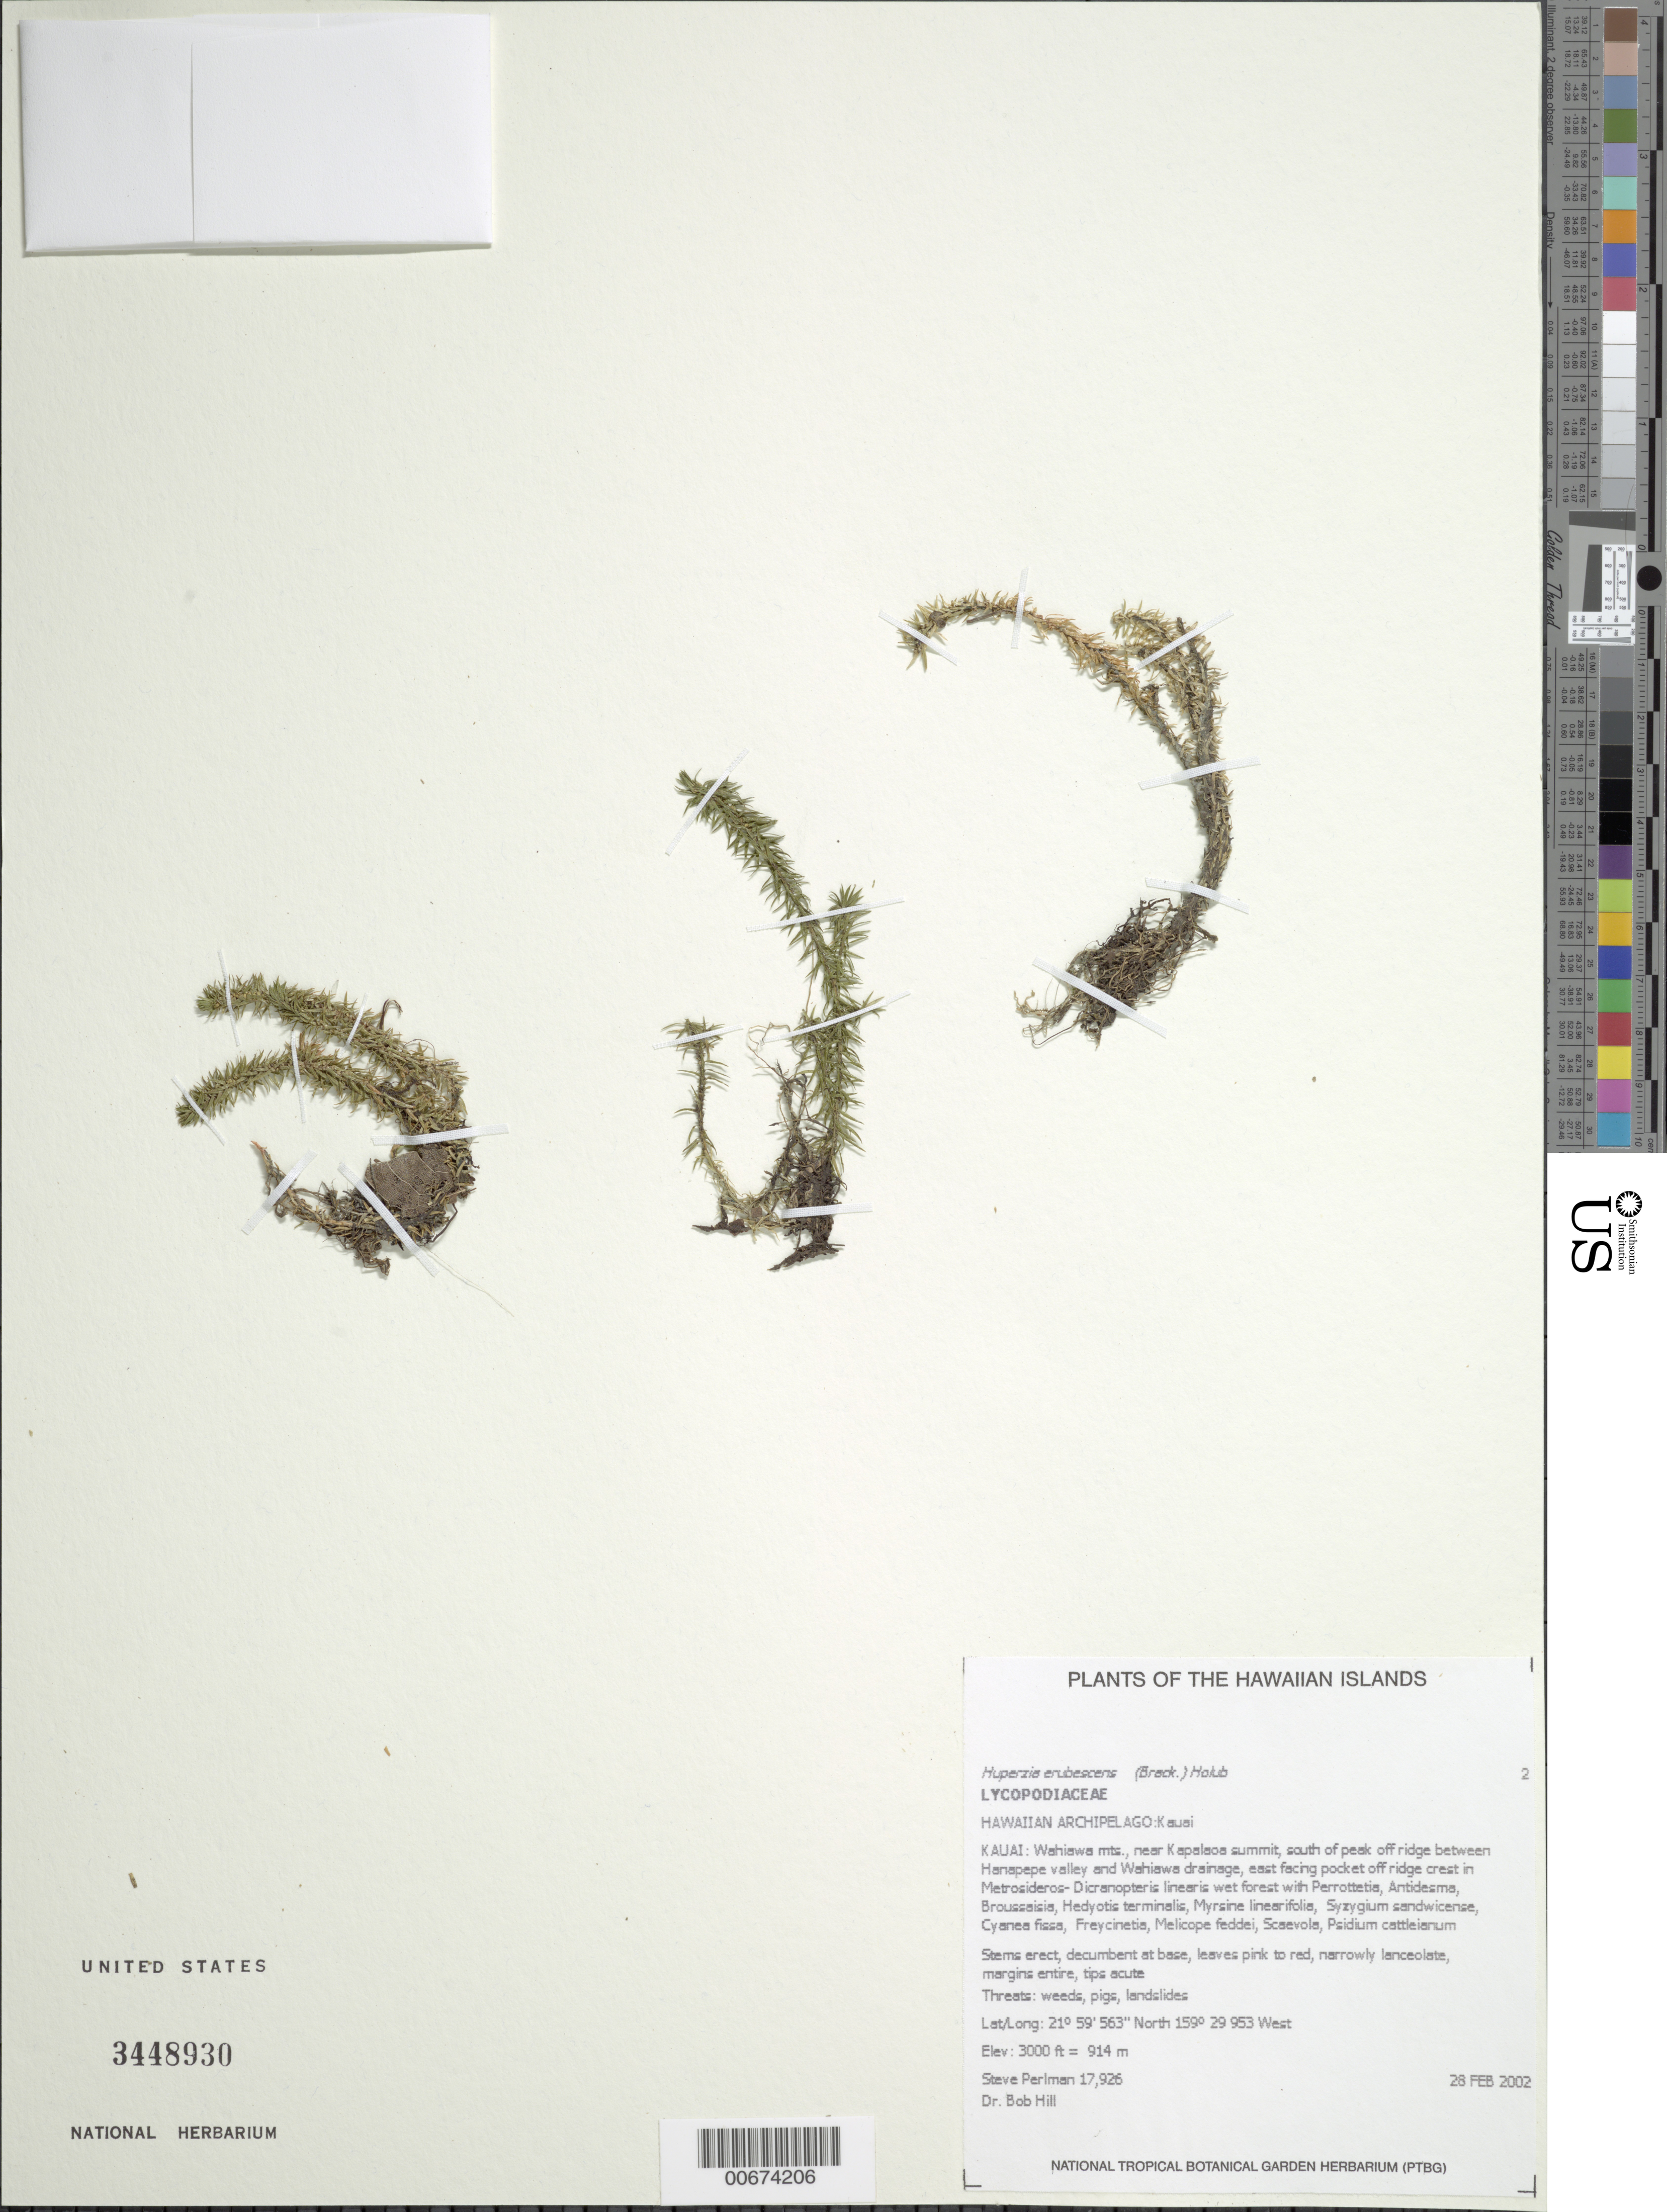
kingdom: Plantae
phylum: Tracheophyta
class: Lycopodiopsida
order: Lycopodiales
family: Lycopodiaceae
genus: Huperzia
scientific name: Huperzia erubescens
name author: (Brack.) Holub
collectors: S. P. Perlman & B. Hill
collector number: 17926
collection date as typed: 28 Feb 2002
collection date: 2002-02-28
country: United States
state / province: Hawaii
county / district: Kaui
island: Kaua'i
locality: Wahiawa mts., near Kapalaoa summit, south of peak off ridge between Hanapepe valley and Wahiawa drainage, east facing pocket off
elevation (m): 914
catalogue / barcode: US 3448930